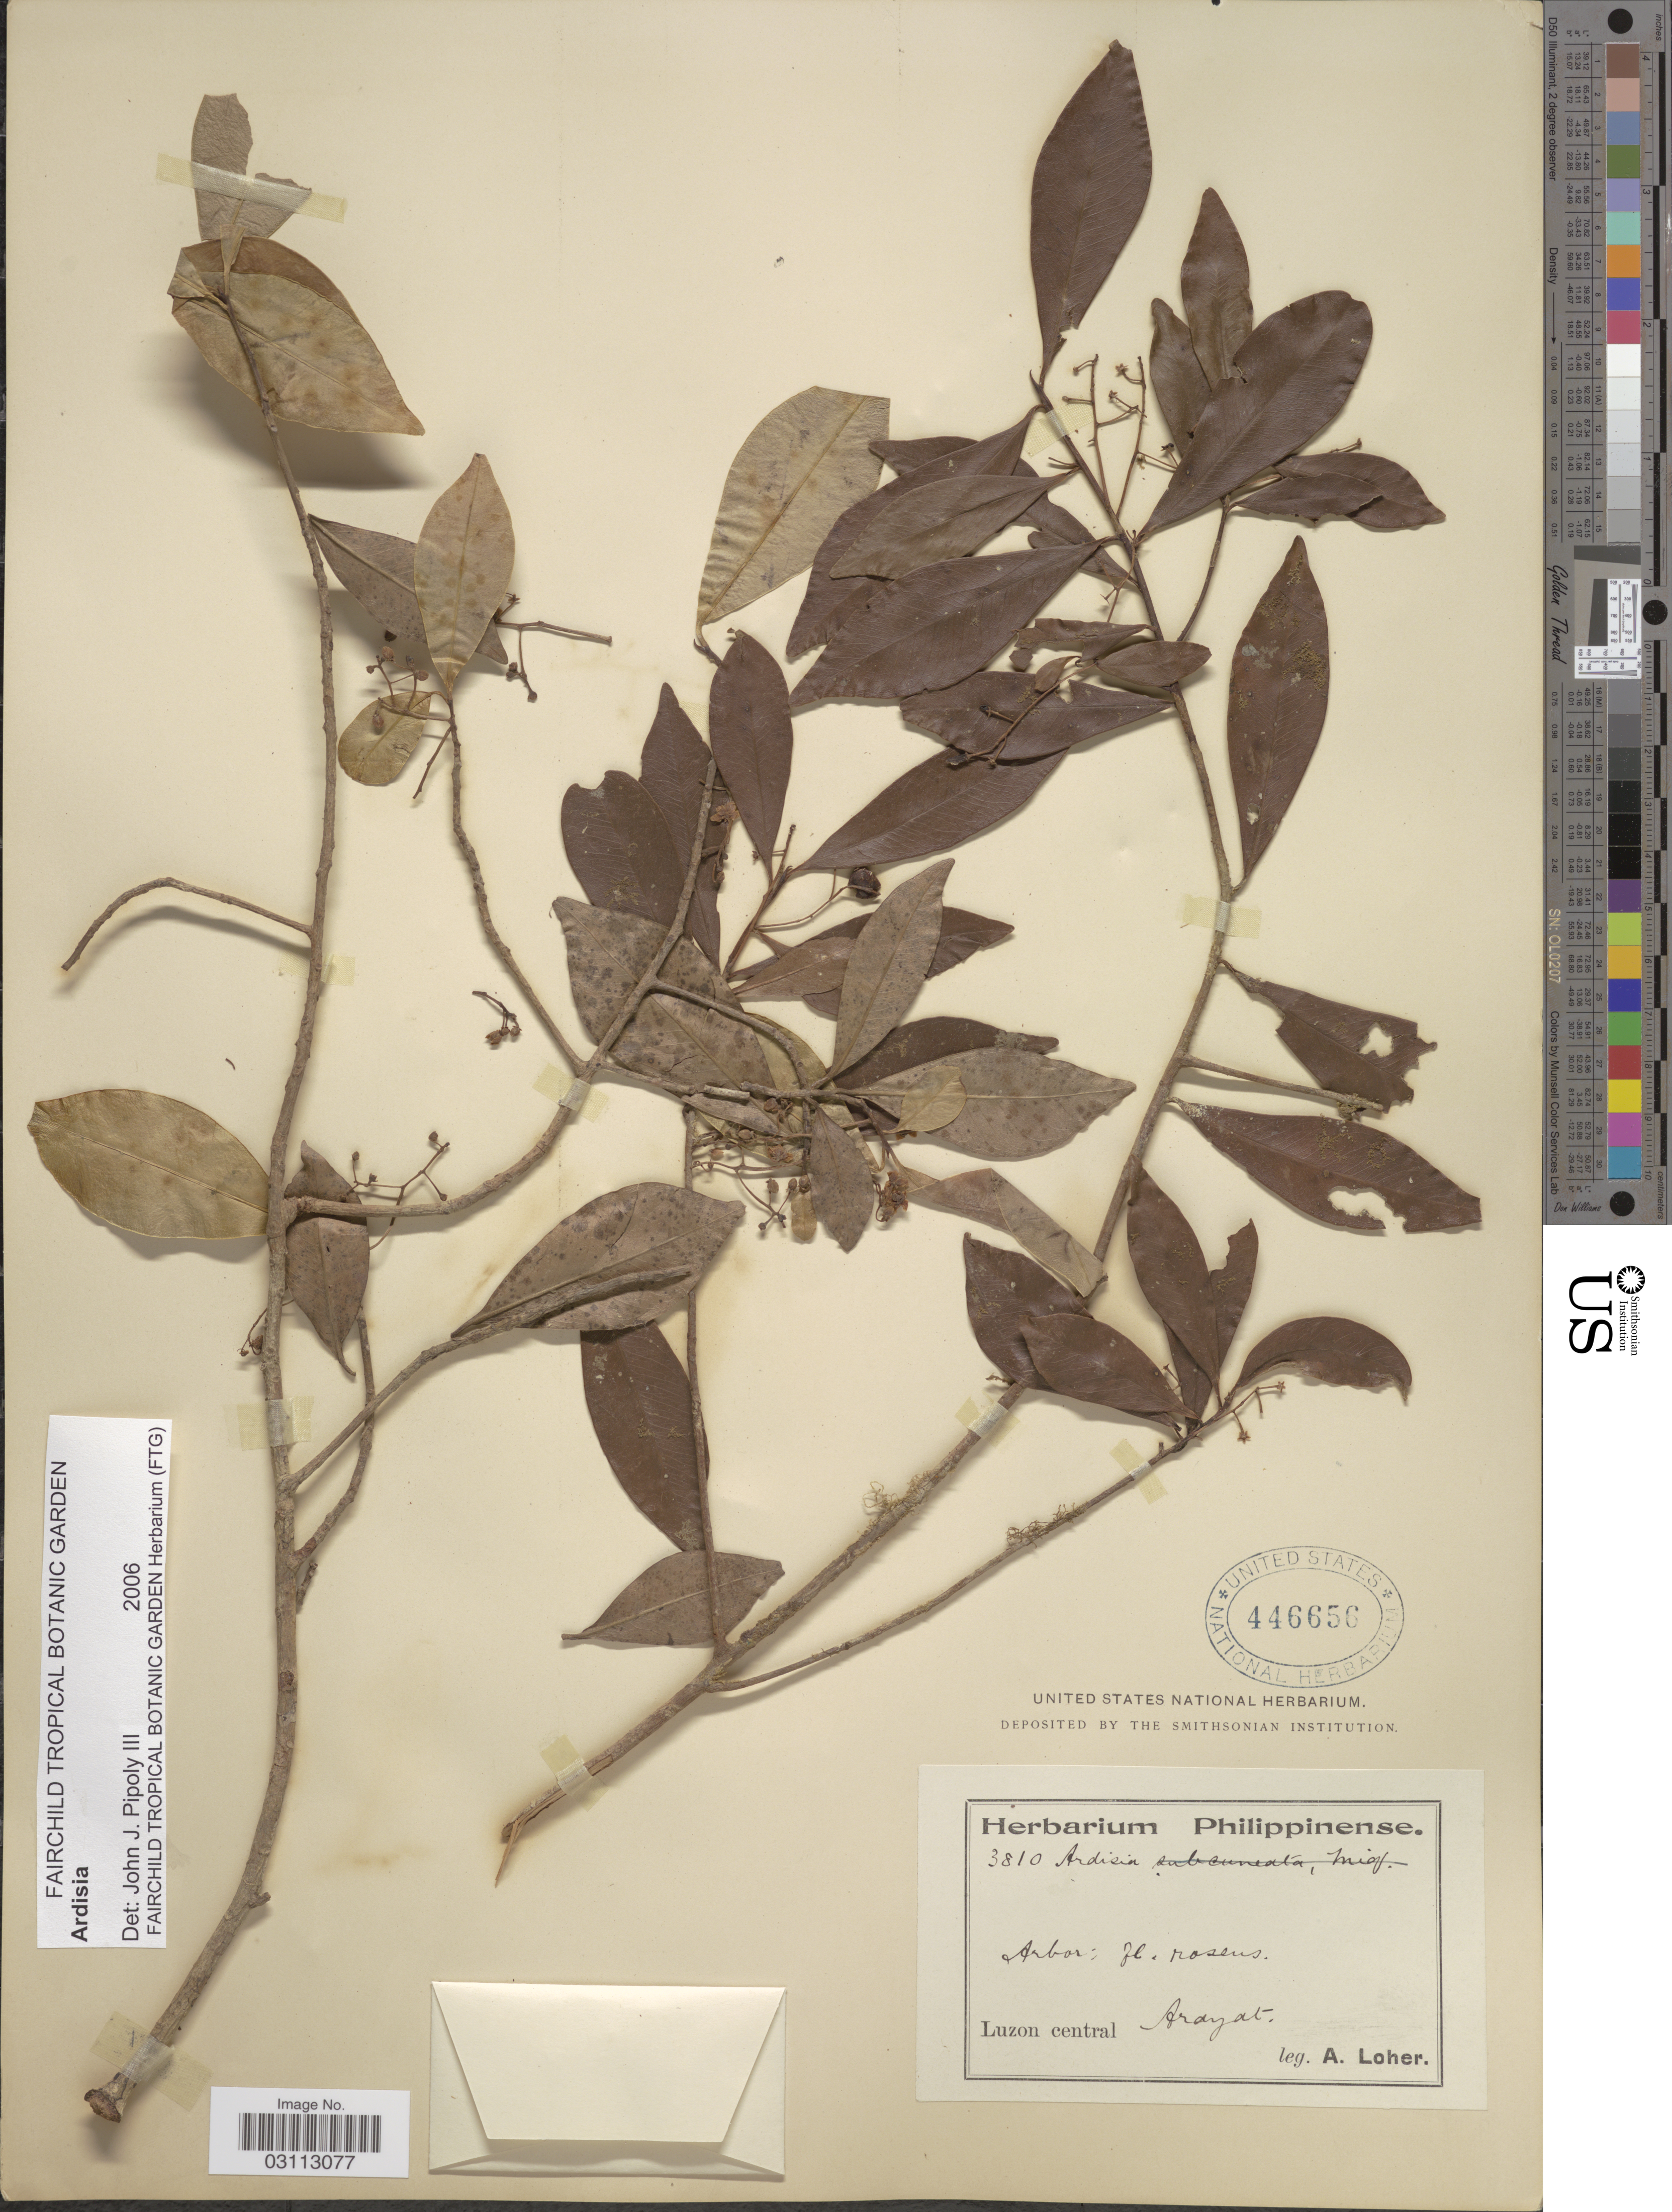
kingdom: Plantae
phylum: Tracheophyta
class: Magnoliopsida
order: Ericales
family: Primulaceae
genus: Ardisia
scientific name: Ardisia sp.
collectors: A. Loher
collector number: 3810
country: Philippines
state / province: Central Luzon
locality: Luzon central. Arayat.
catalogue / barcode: US 446656